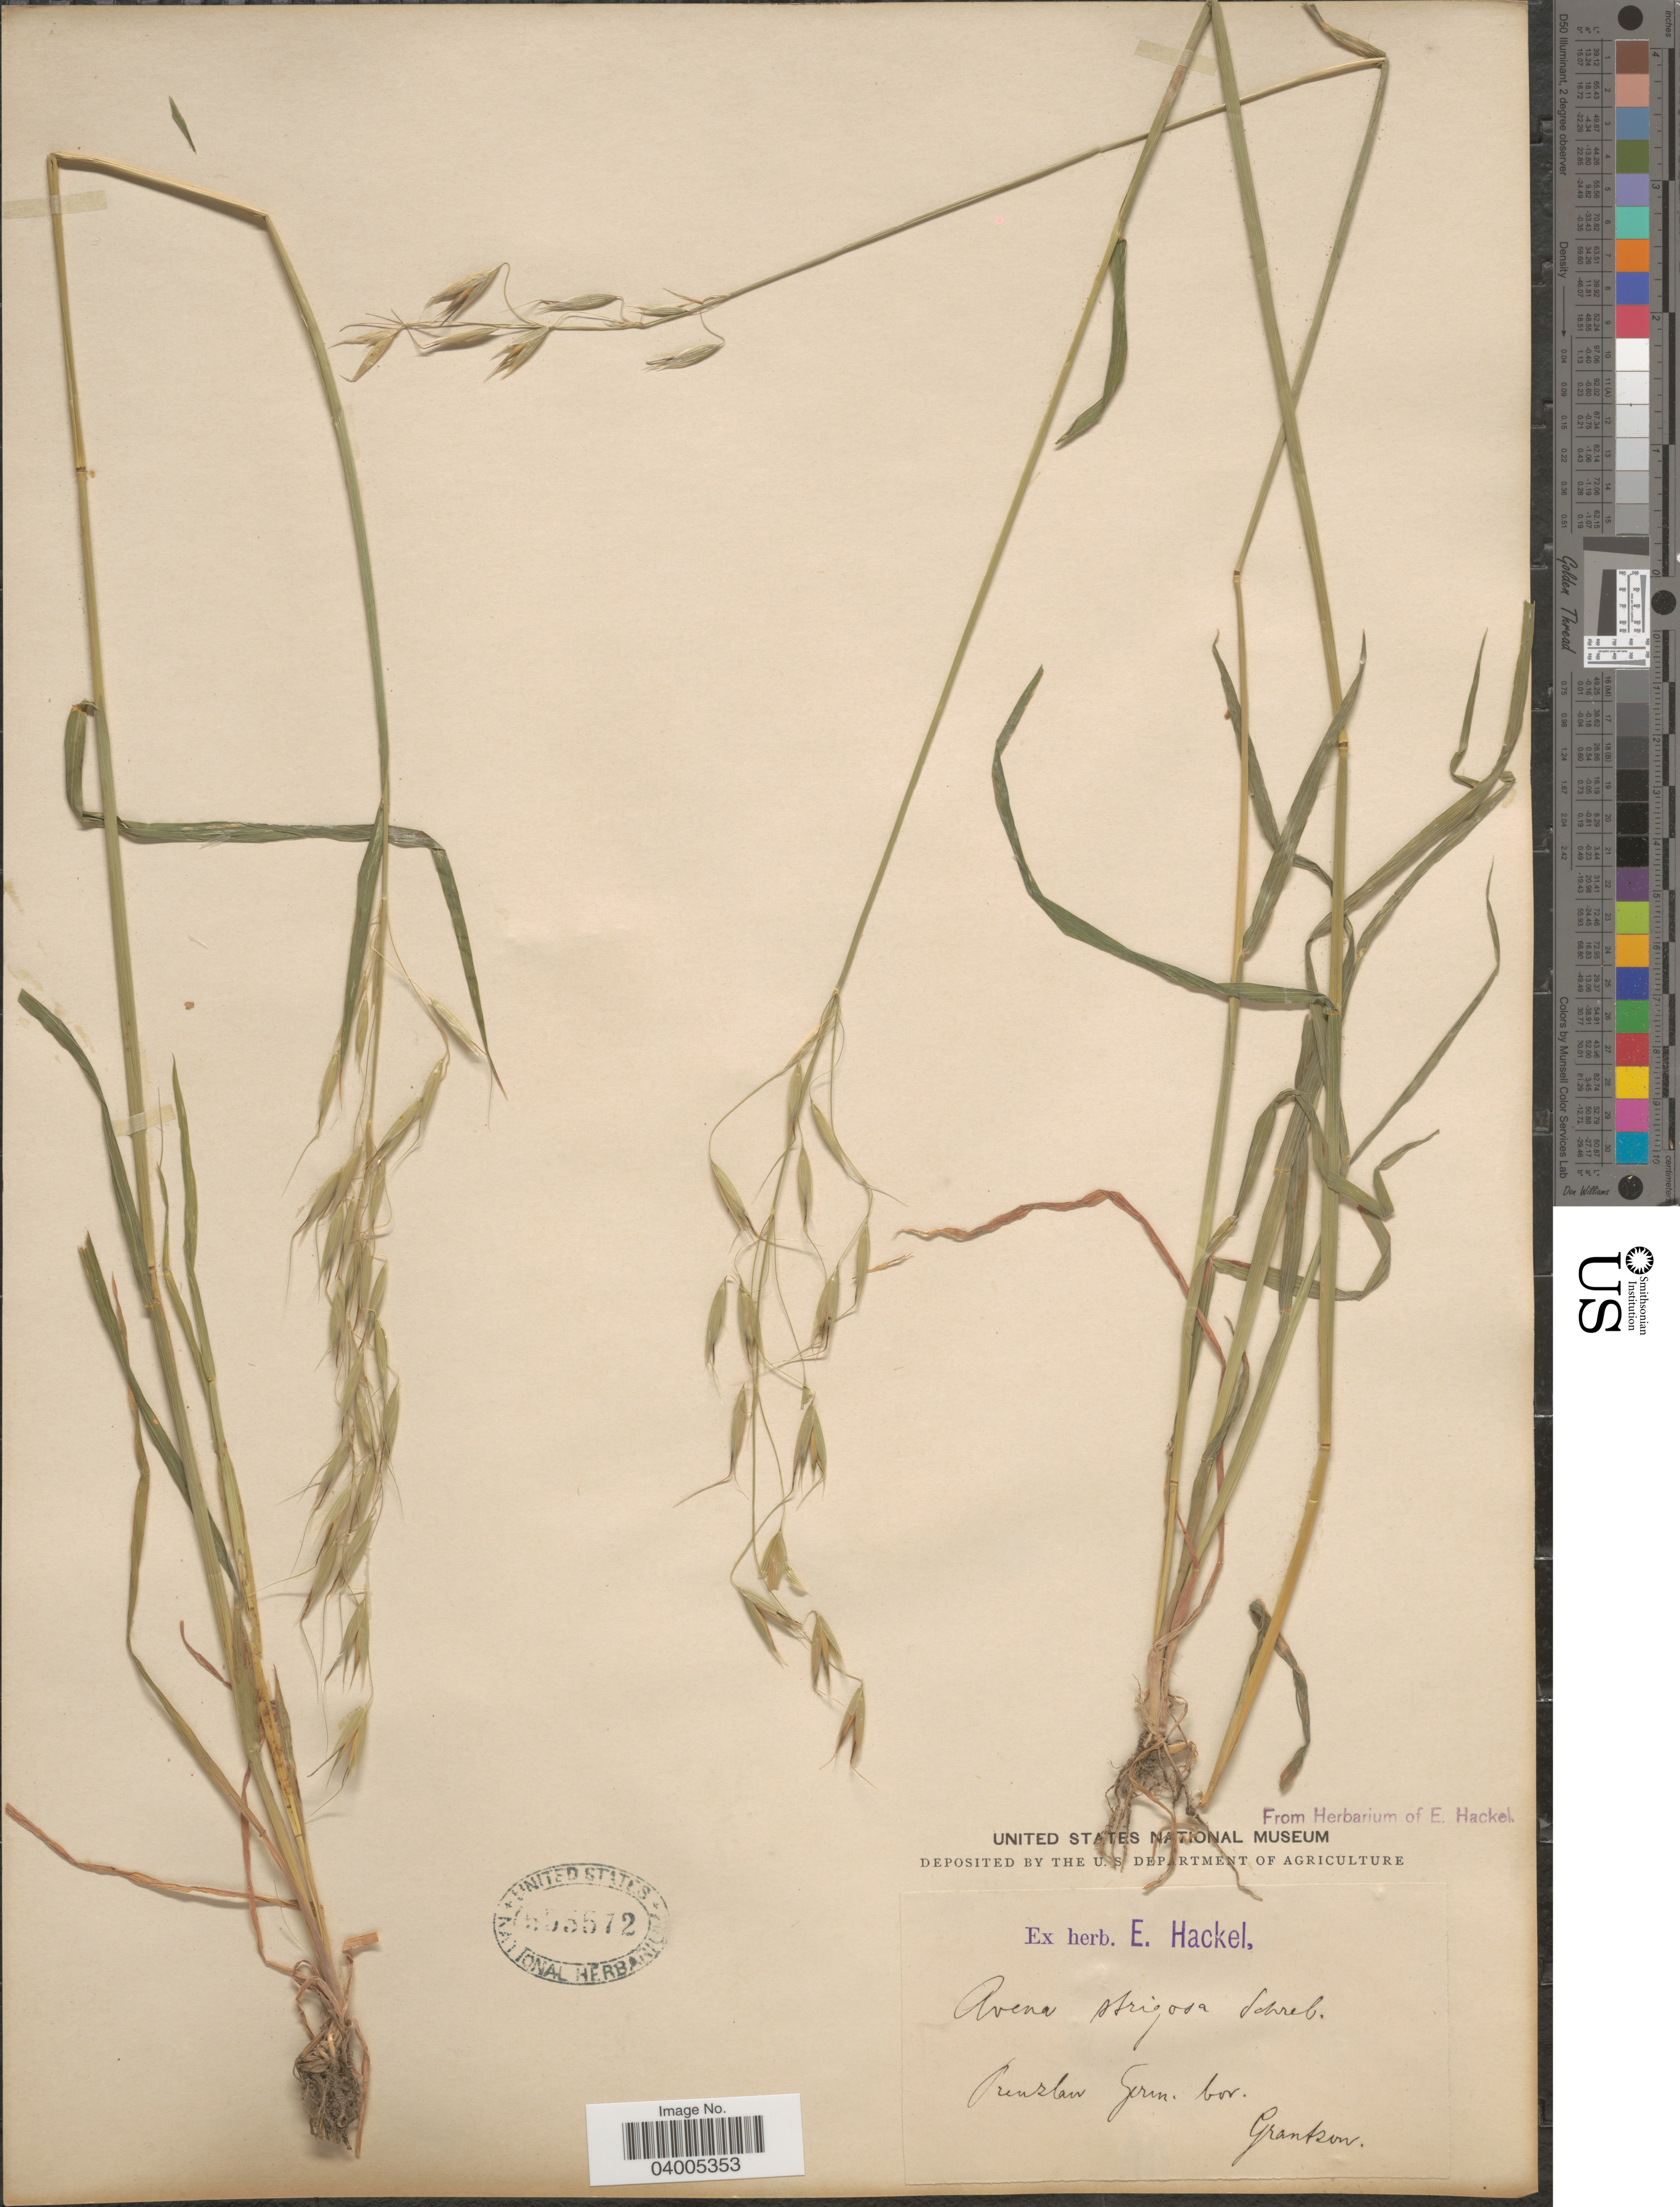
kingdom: Plantae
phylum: Tracheophyta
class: Liliopsida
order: Poales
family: Poaceae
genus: Avena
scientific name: Avena strigosa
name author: Schreb.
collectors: Grantson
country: Germany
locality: Prenzlau Germ. bor.